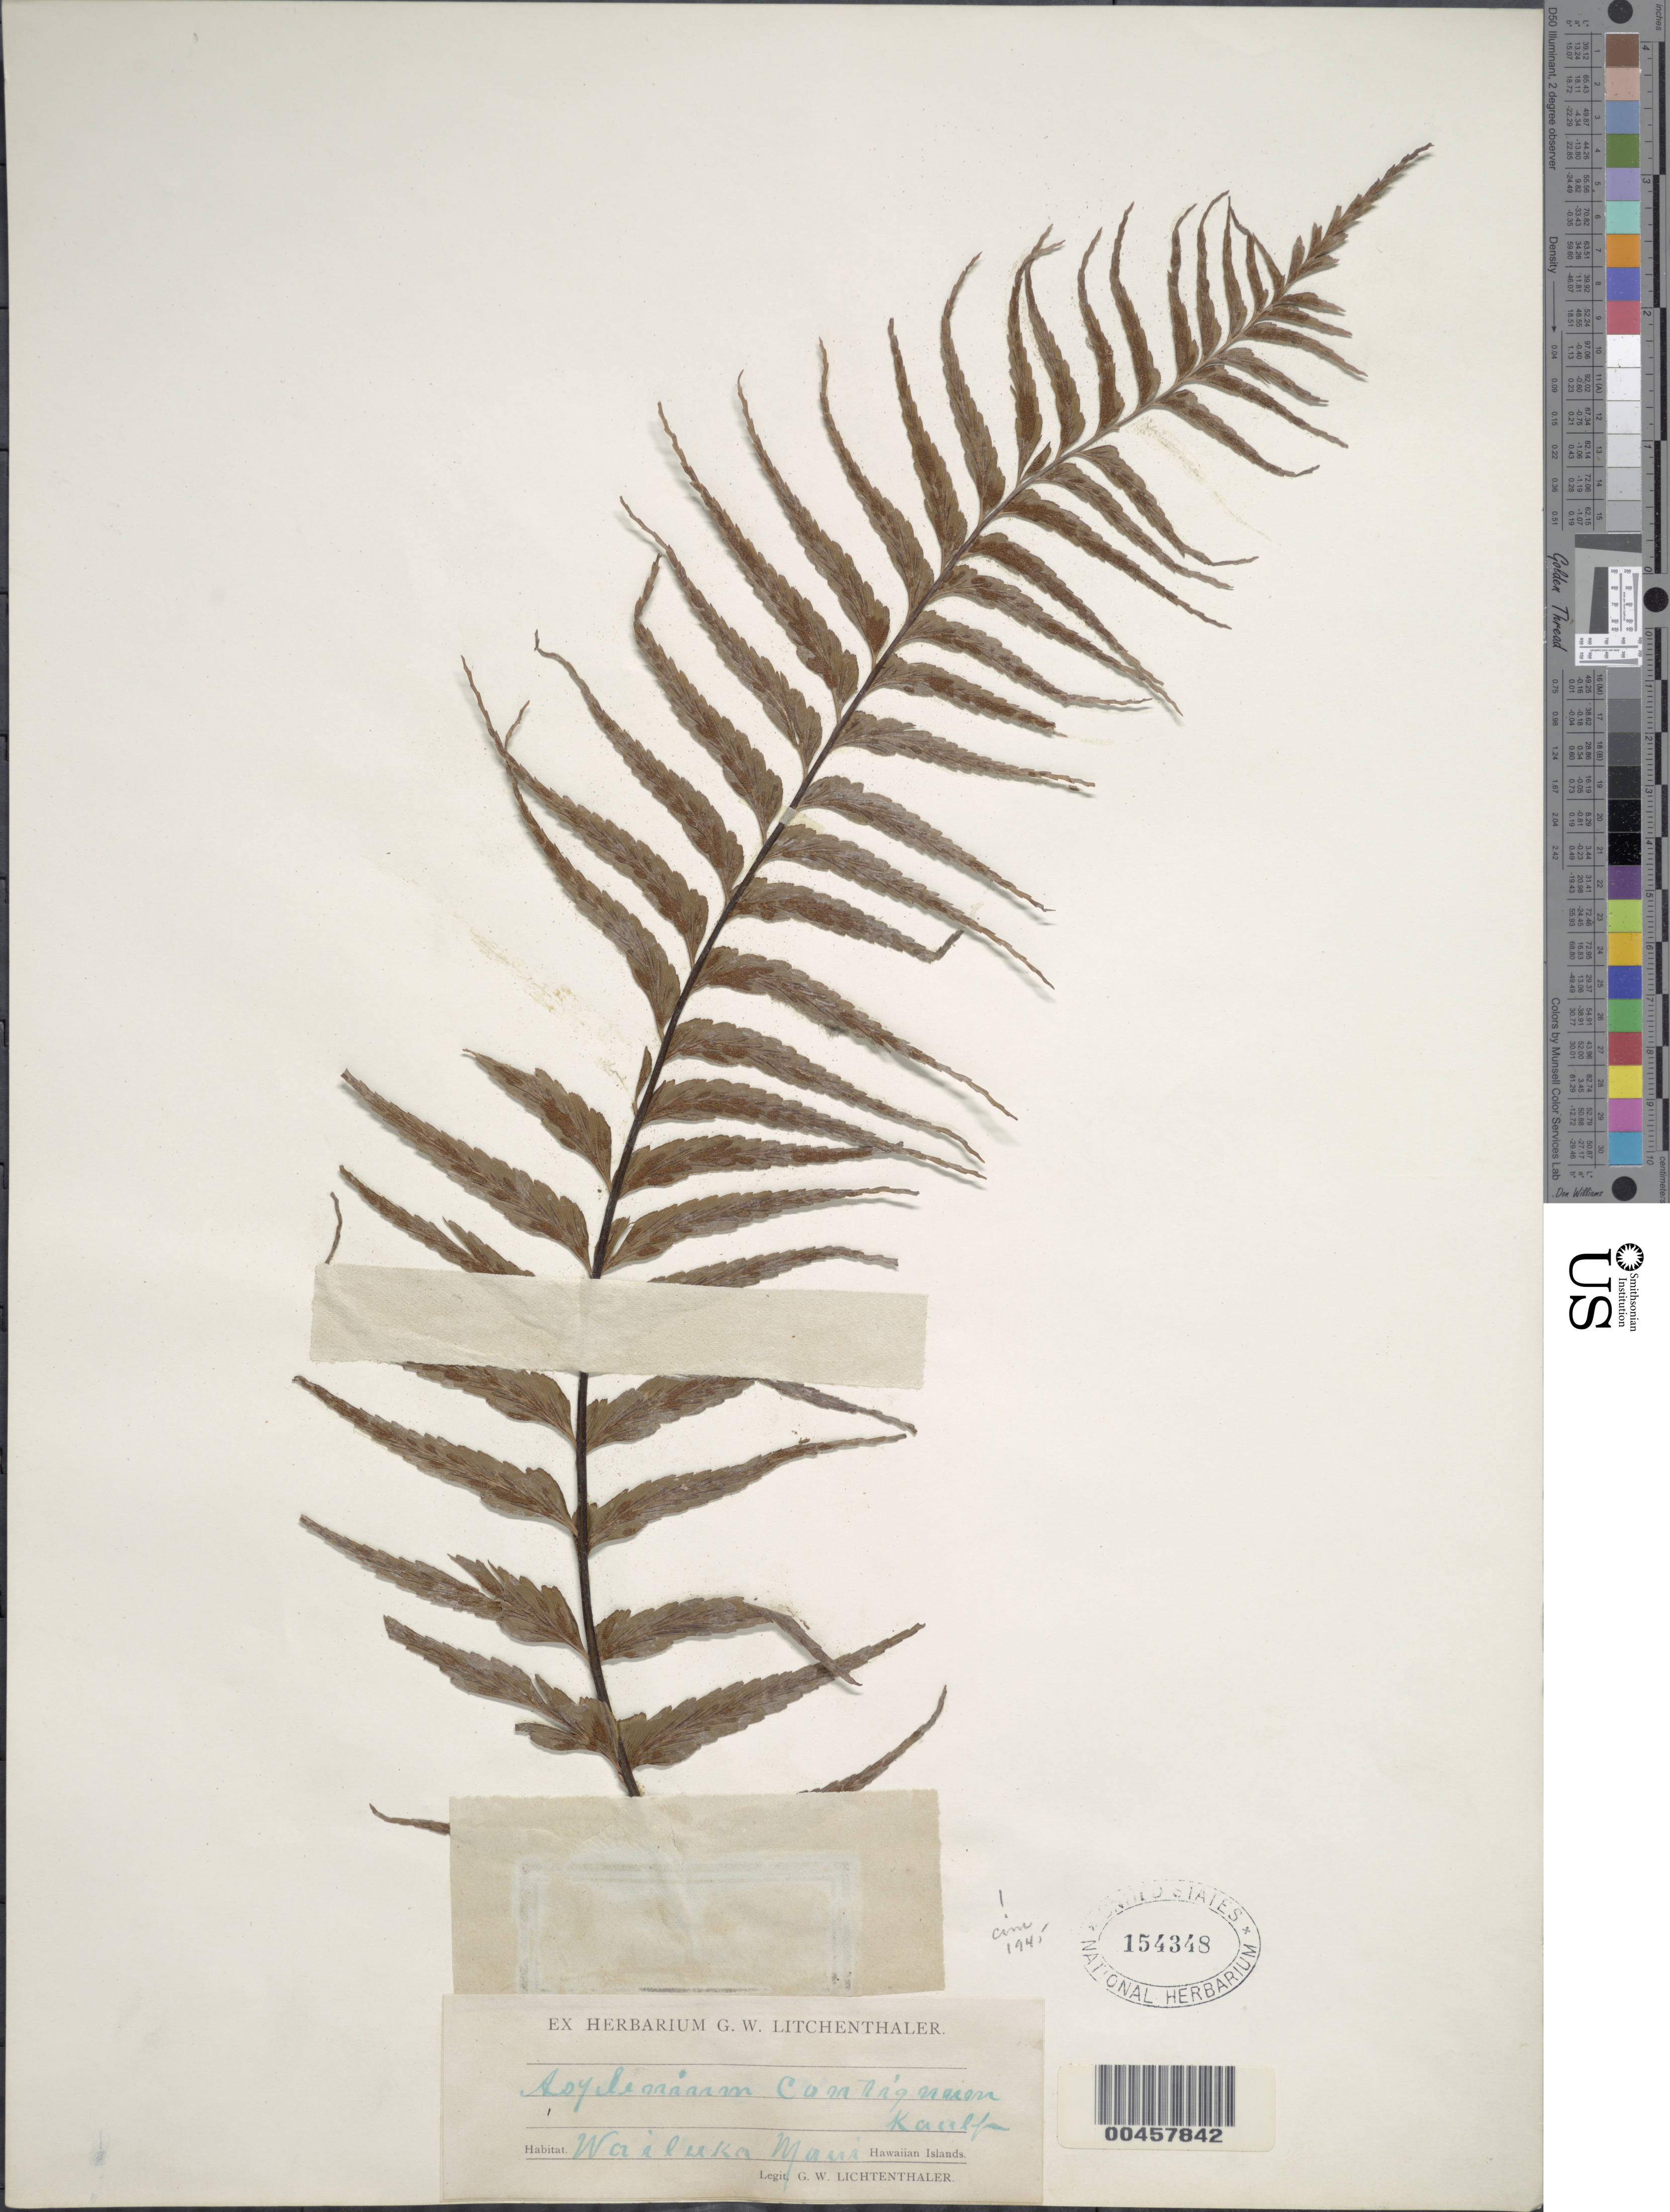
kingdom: Plantae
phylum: Tracheophyta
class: Polypodiopsida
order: Polypodiales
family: Aspleniaceae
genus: Asplenium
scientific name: Asplenium contiguum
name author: Kaulf.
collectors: G. Lichtenthaler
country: United States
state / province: Hawaii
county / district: Maui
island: Maui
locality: Wailuka, Maui, Hawaiian Islands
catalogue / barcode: US 154348